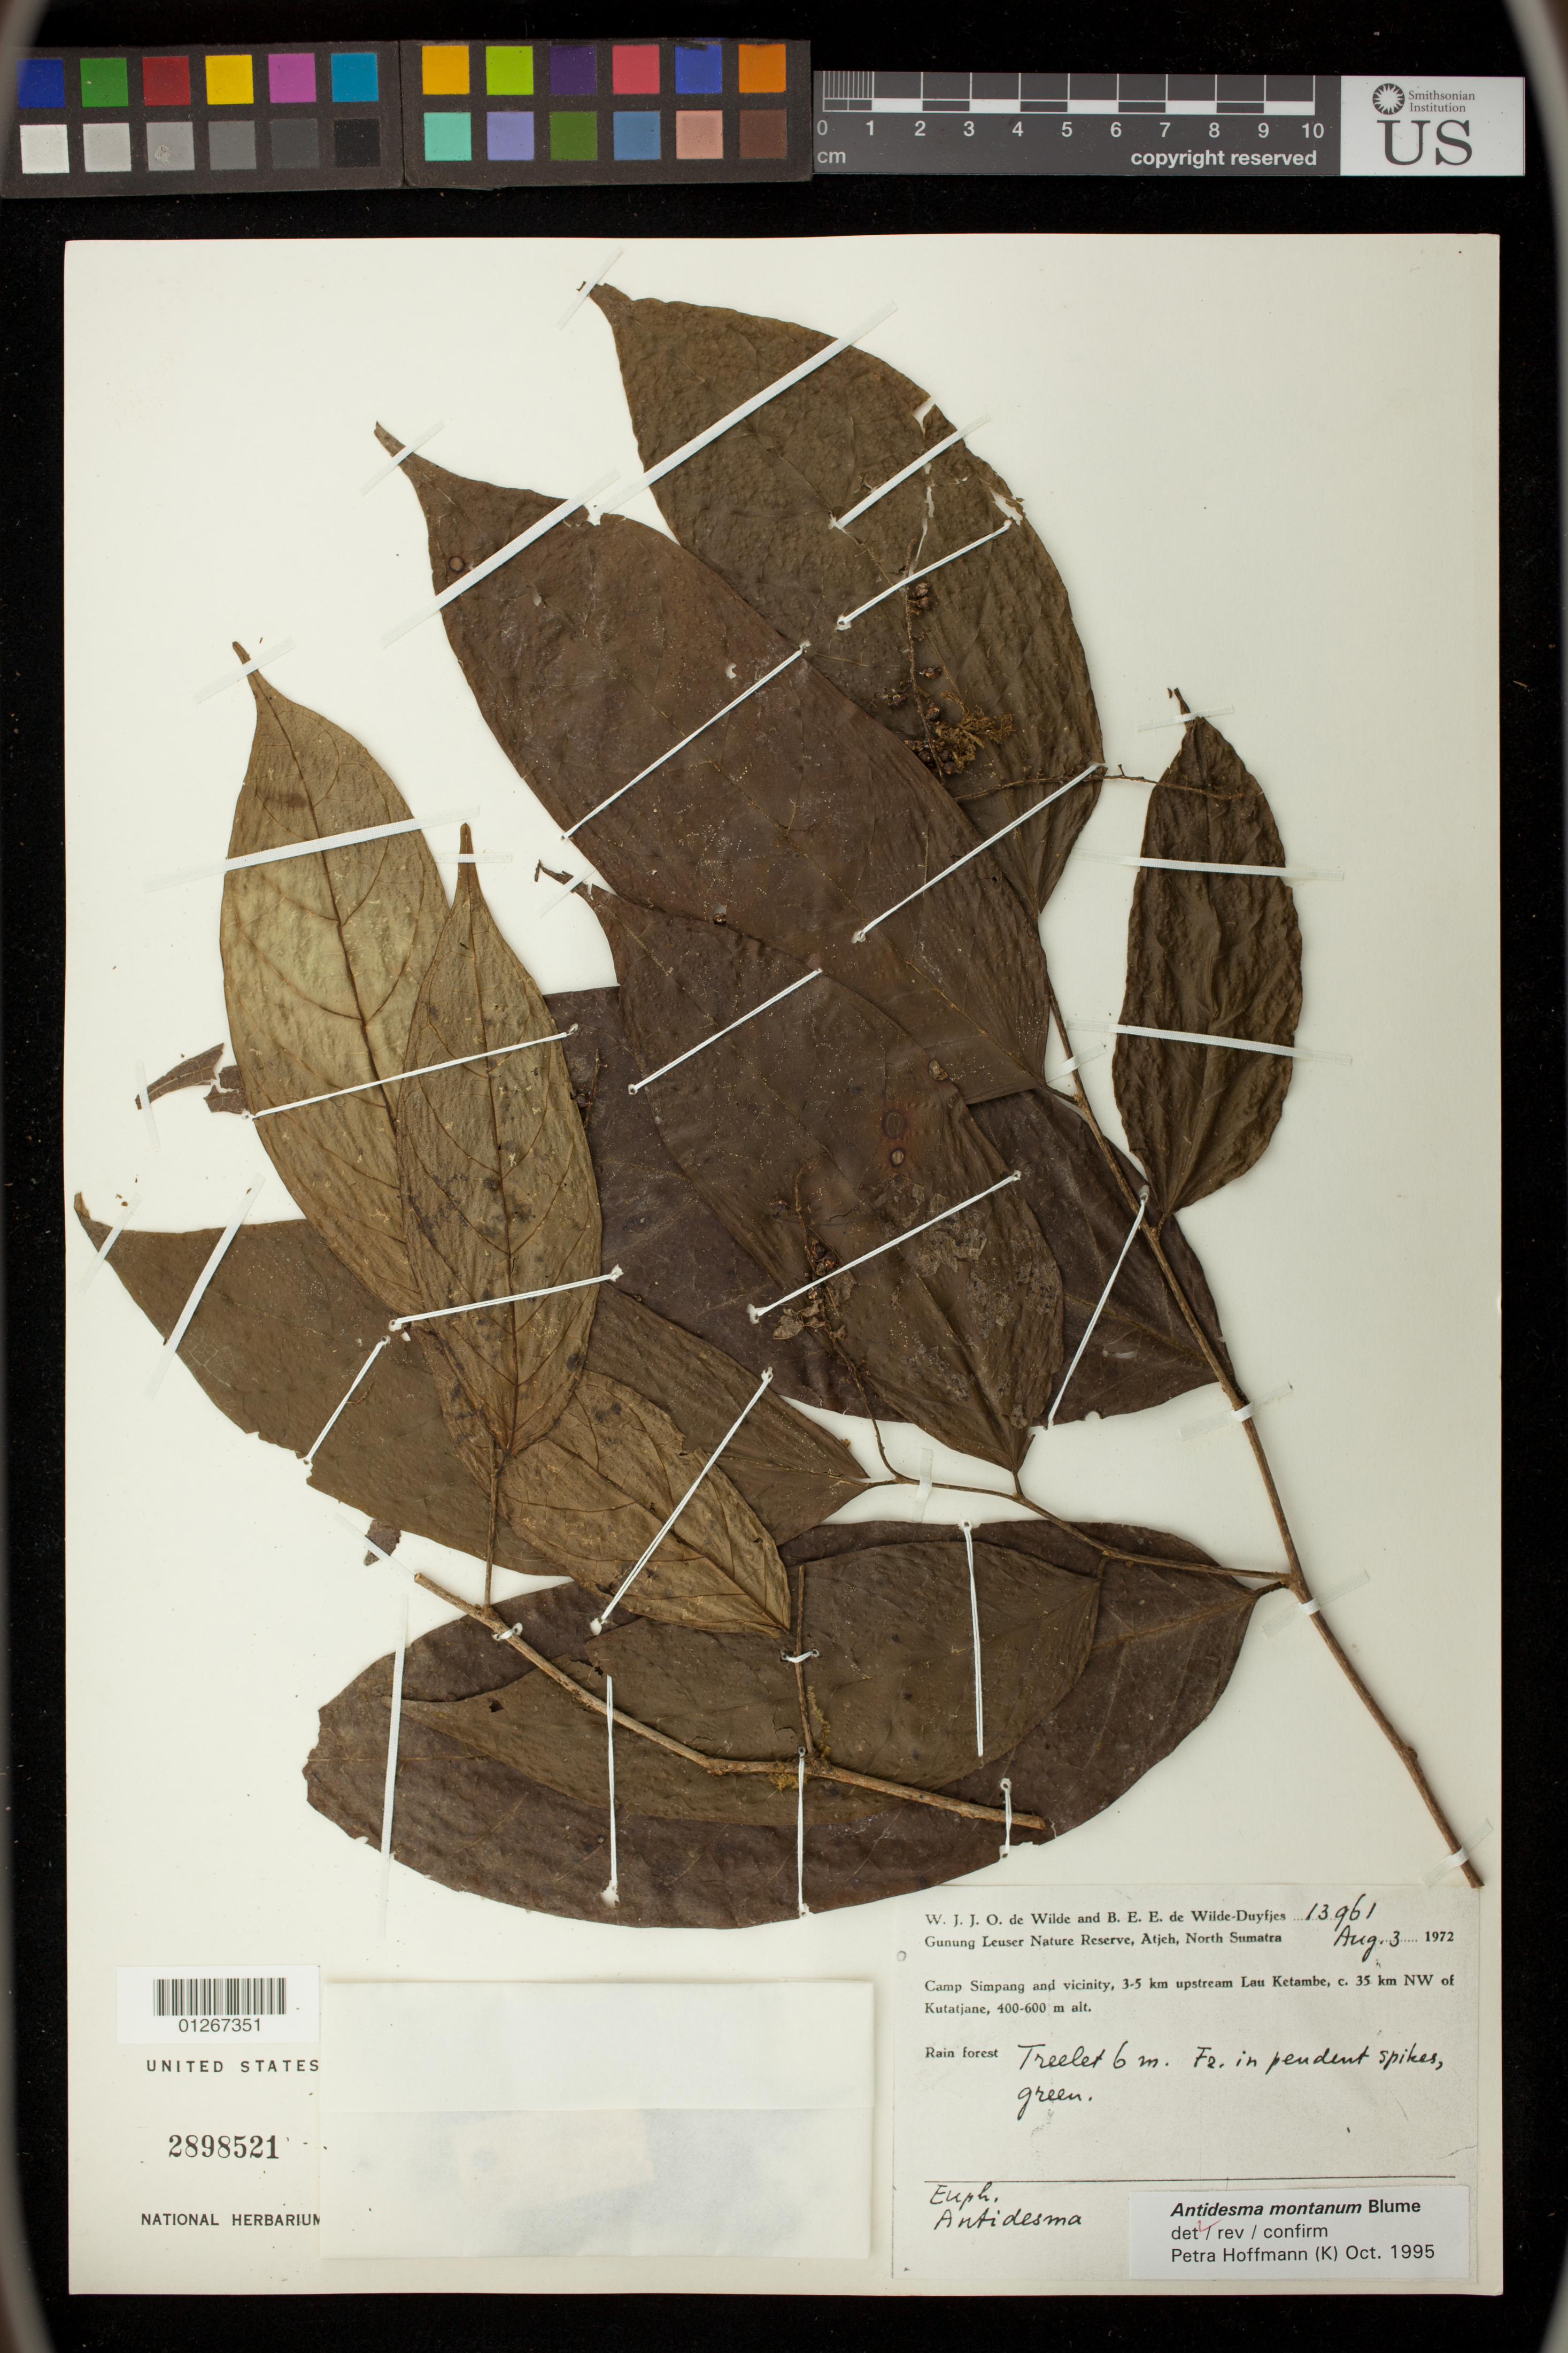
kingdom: Plantae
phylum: Tracheophyta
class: Magnoliopsida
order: Malpighiales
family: Phyllanthaceae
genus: Antidesma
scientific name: Antidesma montanum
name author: Blume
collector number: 13961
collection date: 1972-08-03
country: Indonesia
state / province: Sumatra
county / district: Sumatera Utara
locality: Gunnung Leuser Nature Reserve, Atjeh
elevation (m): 400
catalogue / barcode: US 2898521